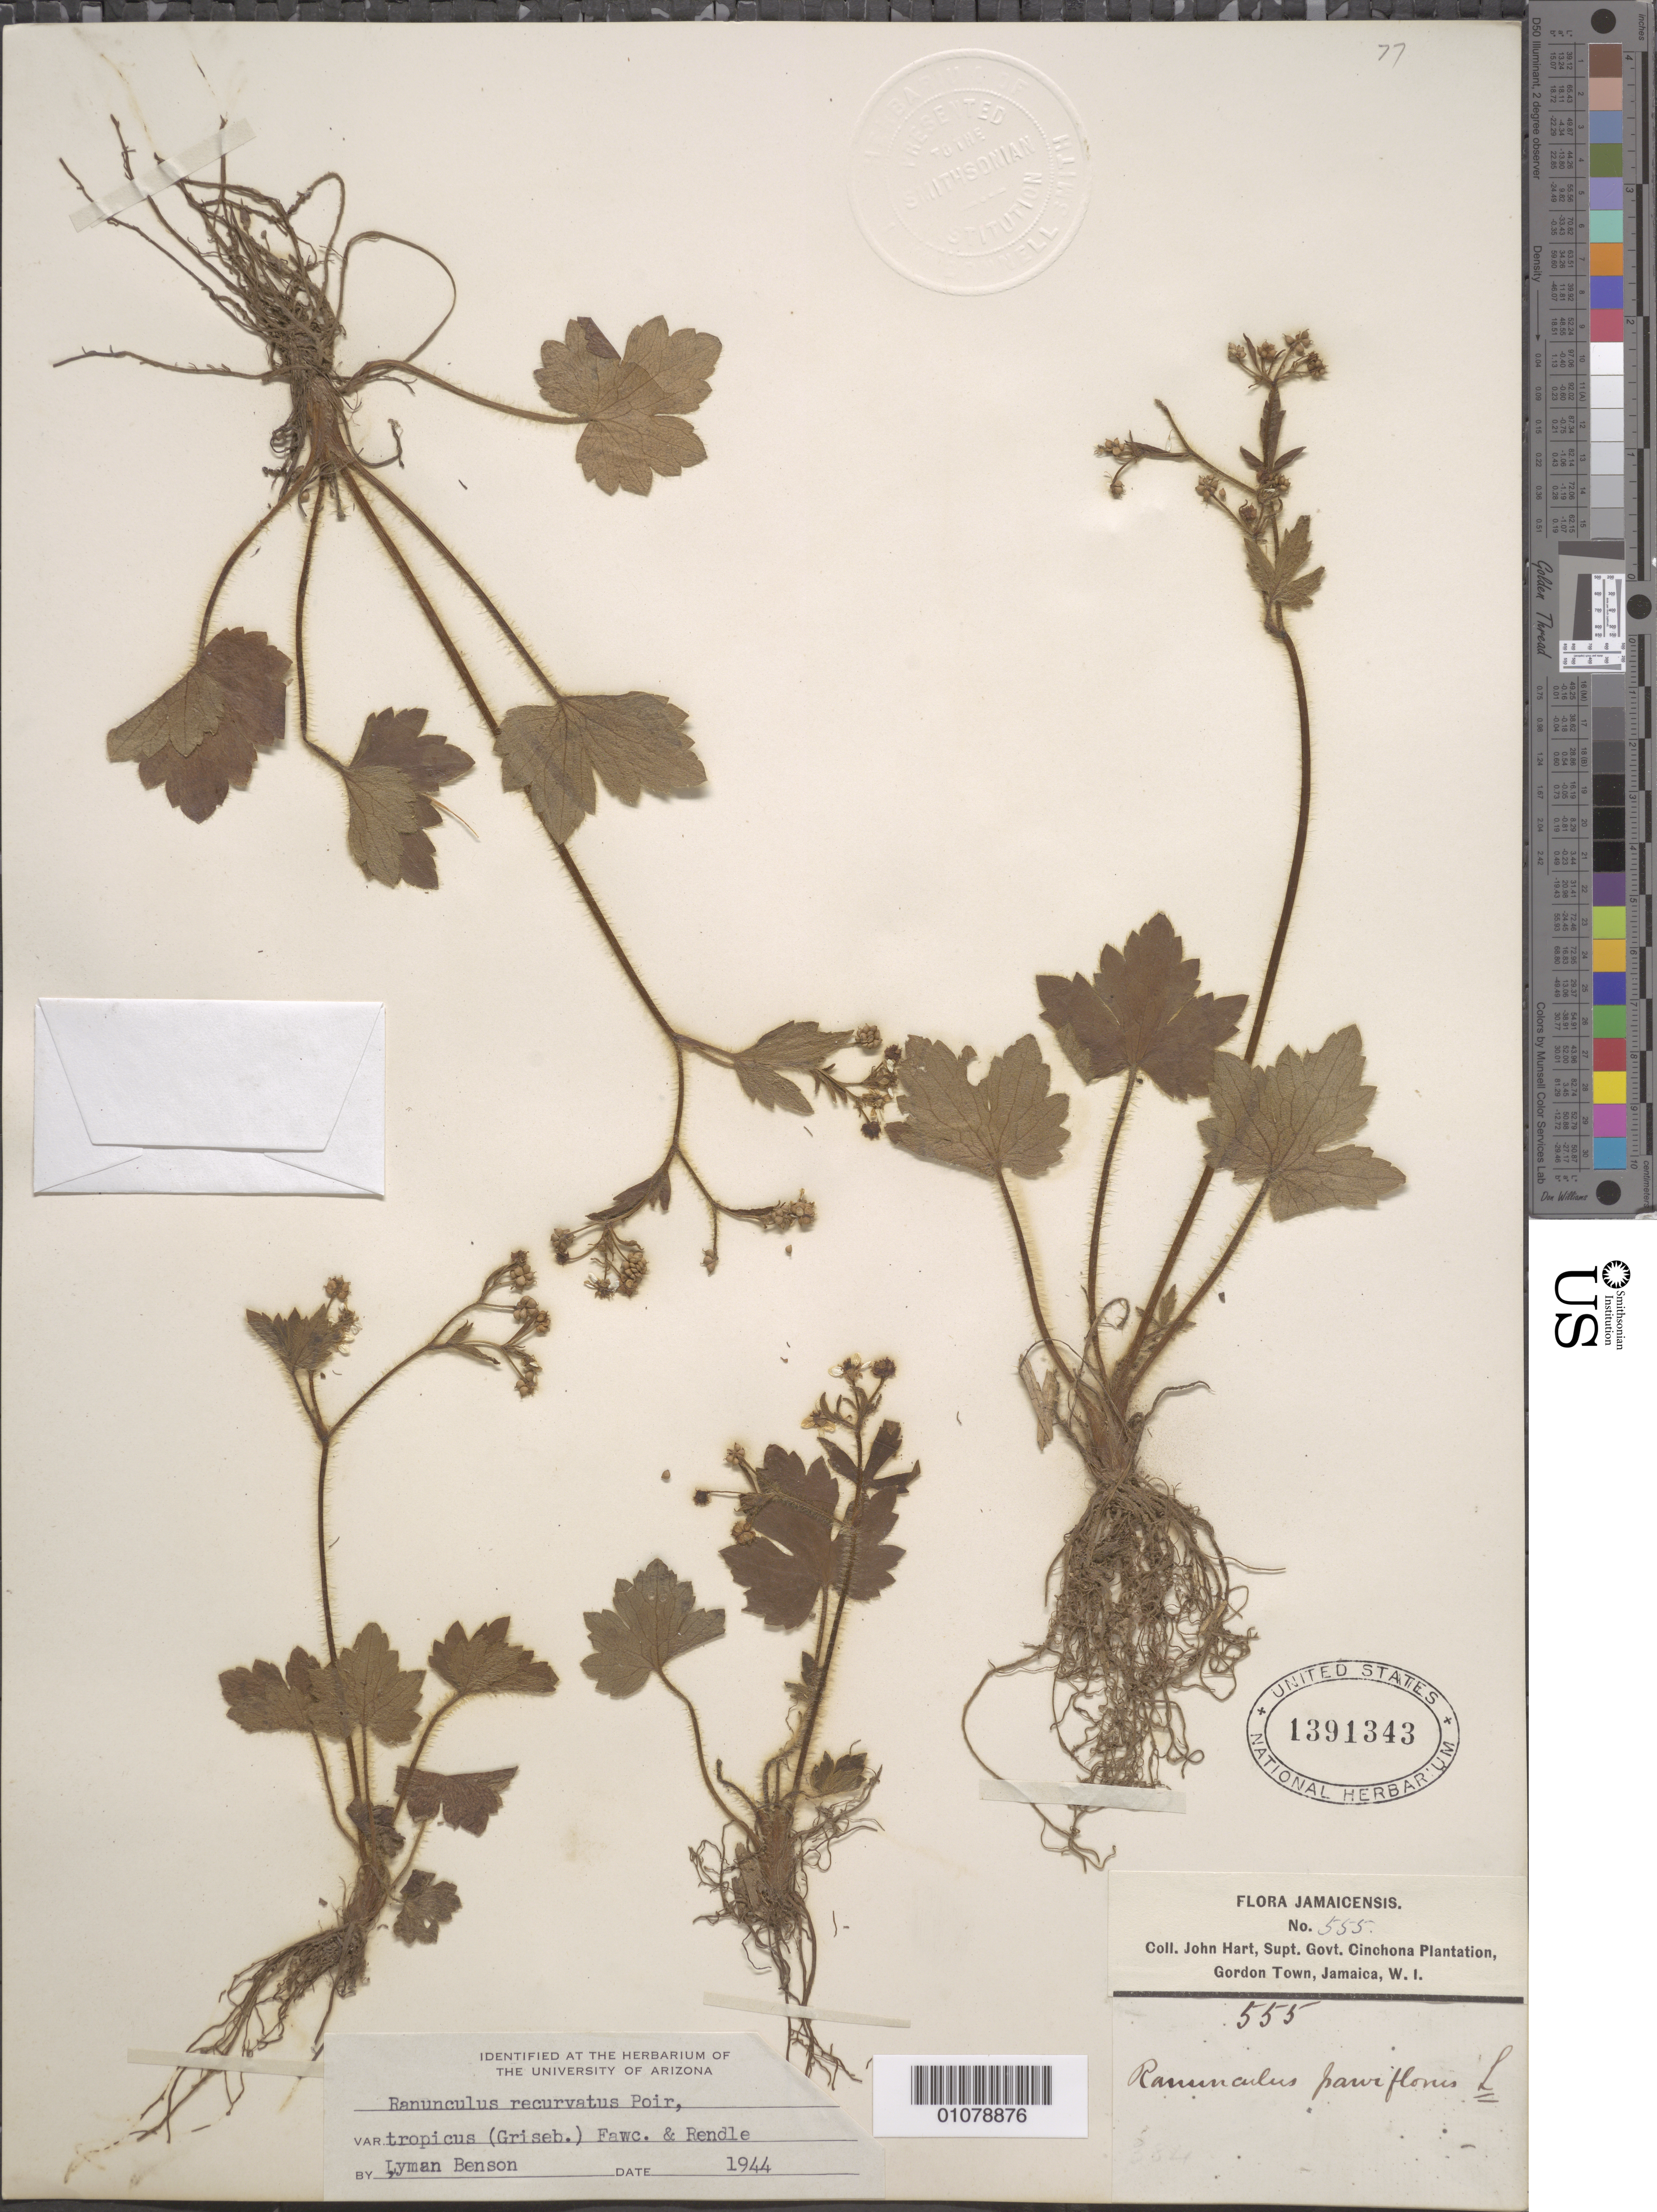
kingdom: Plantae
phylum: Tracheophyta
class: Magnoliopsida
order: Ranunculales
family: Ranunculaceae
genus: Ranunculus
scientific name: Ranunculus recurvatus var. tropicus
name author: (Griseb.) Fawc. & Rendle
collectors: T. G. Hartley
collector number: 555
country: Jamaica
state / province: Saint Andrew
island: Jamaica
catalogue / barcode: US 1391343